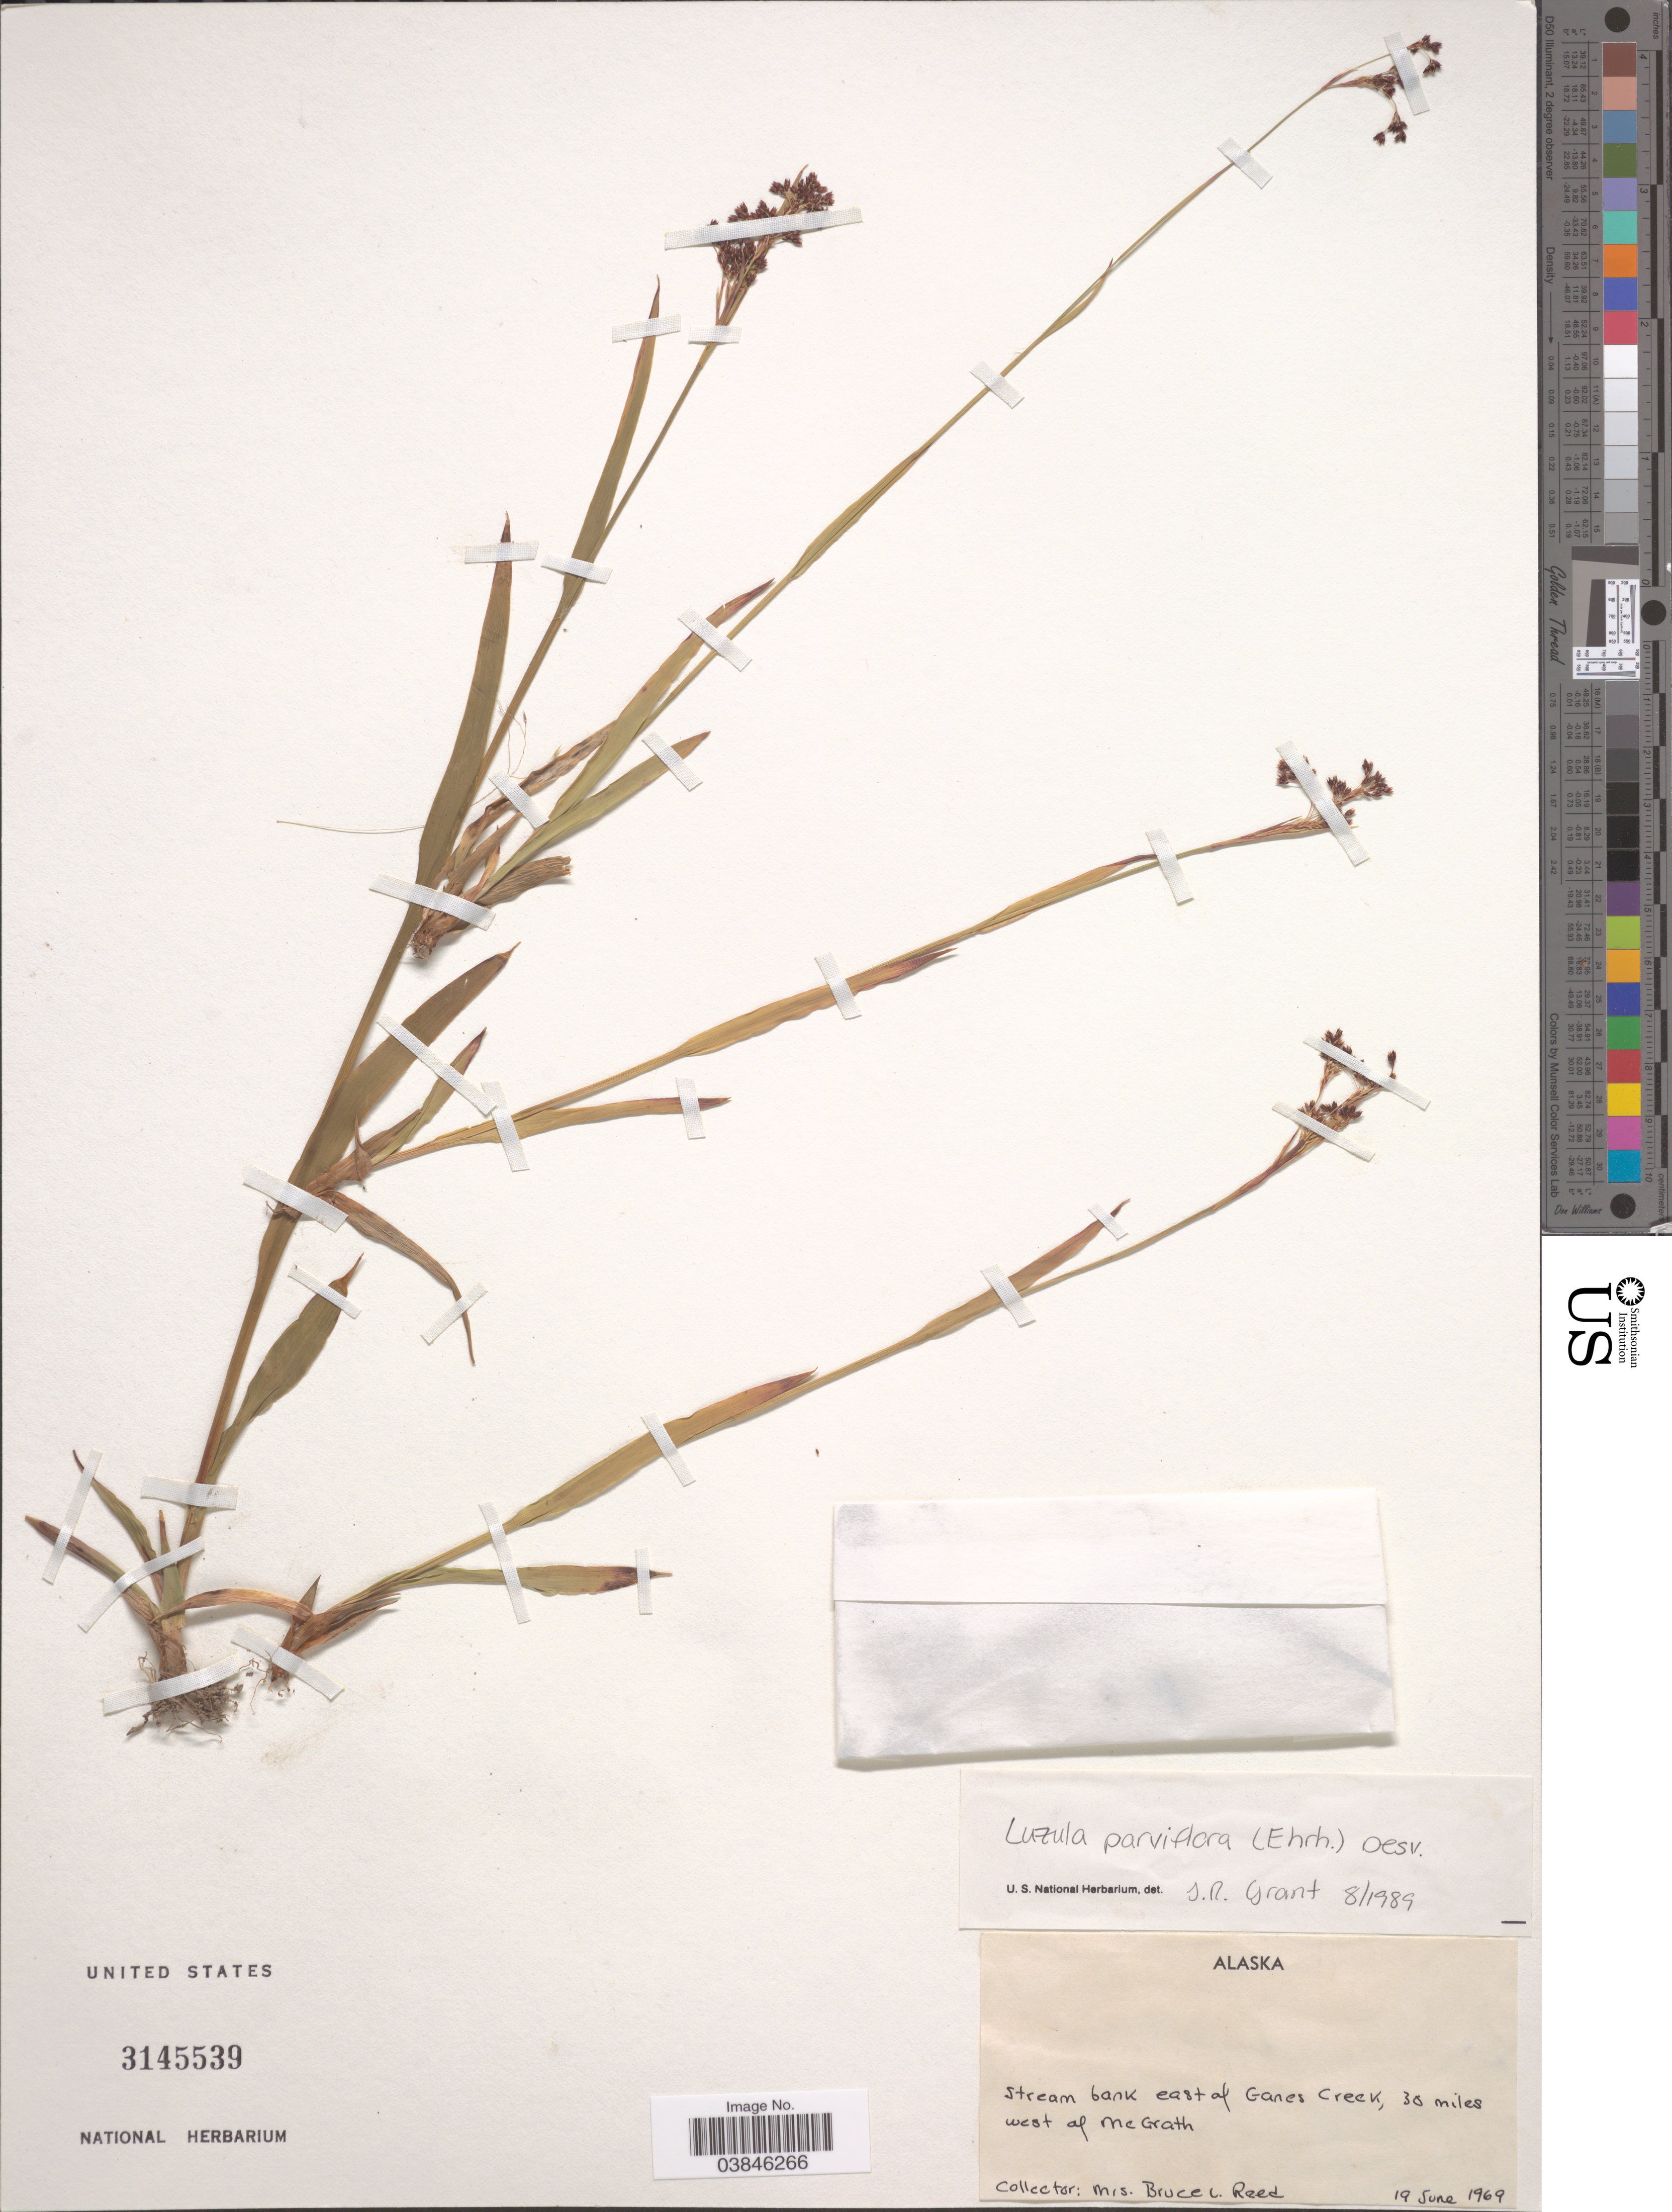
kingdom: Plantae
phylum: Tracheophyta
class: Liliopsida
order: Poales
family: Juncaceae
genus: Luzula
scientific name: Luzula parviflora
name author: (Ehrh.) Desv.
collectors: B. Reed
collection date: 1969-06-19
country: United States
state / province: Alaska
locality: Stream bank east of Ganes Creek, 30 miles west of McGrath.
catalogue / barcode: US 3145539